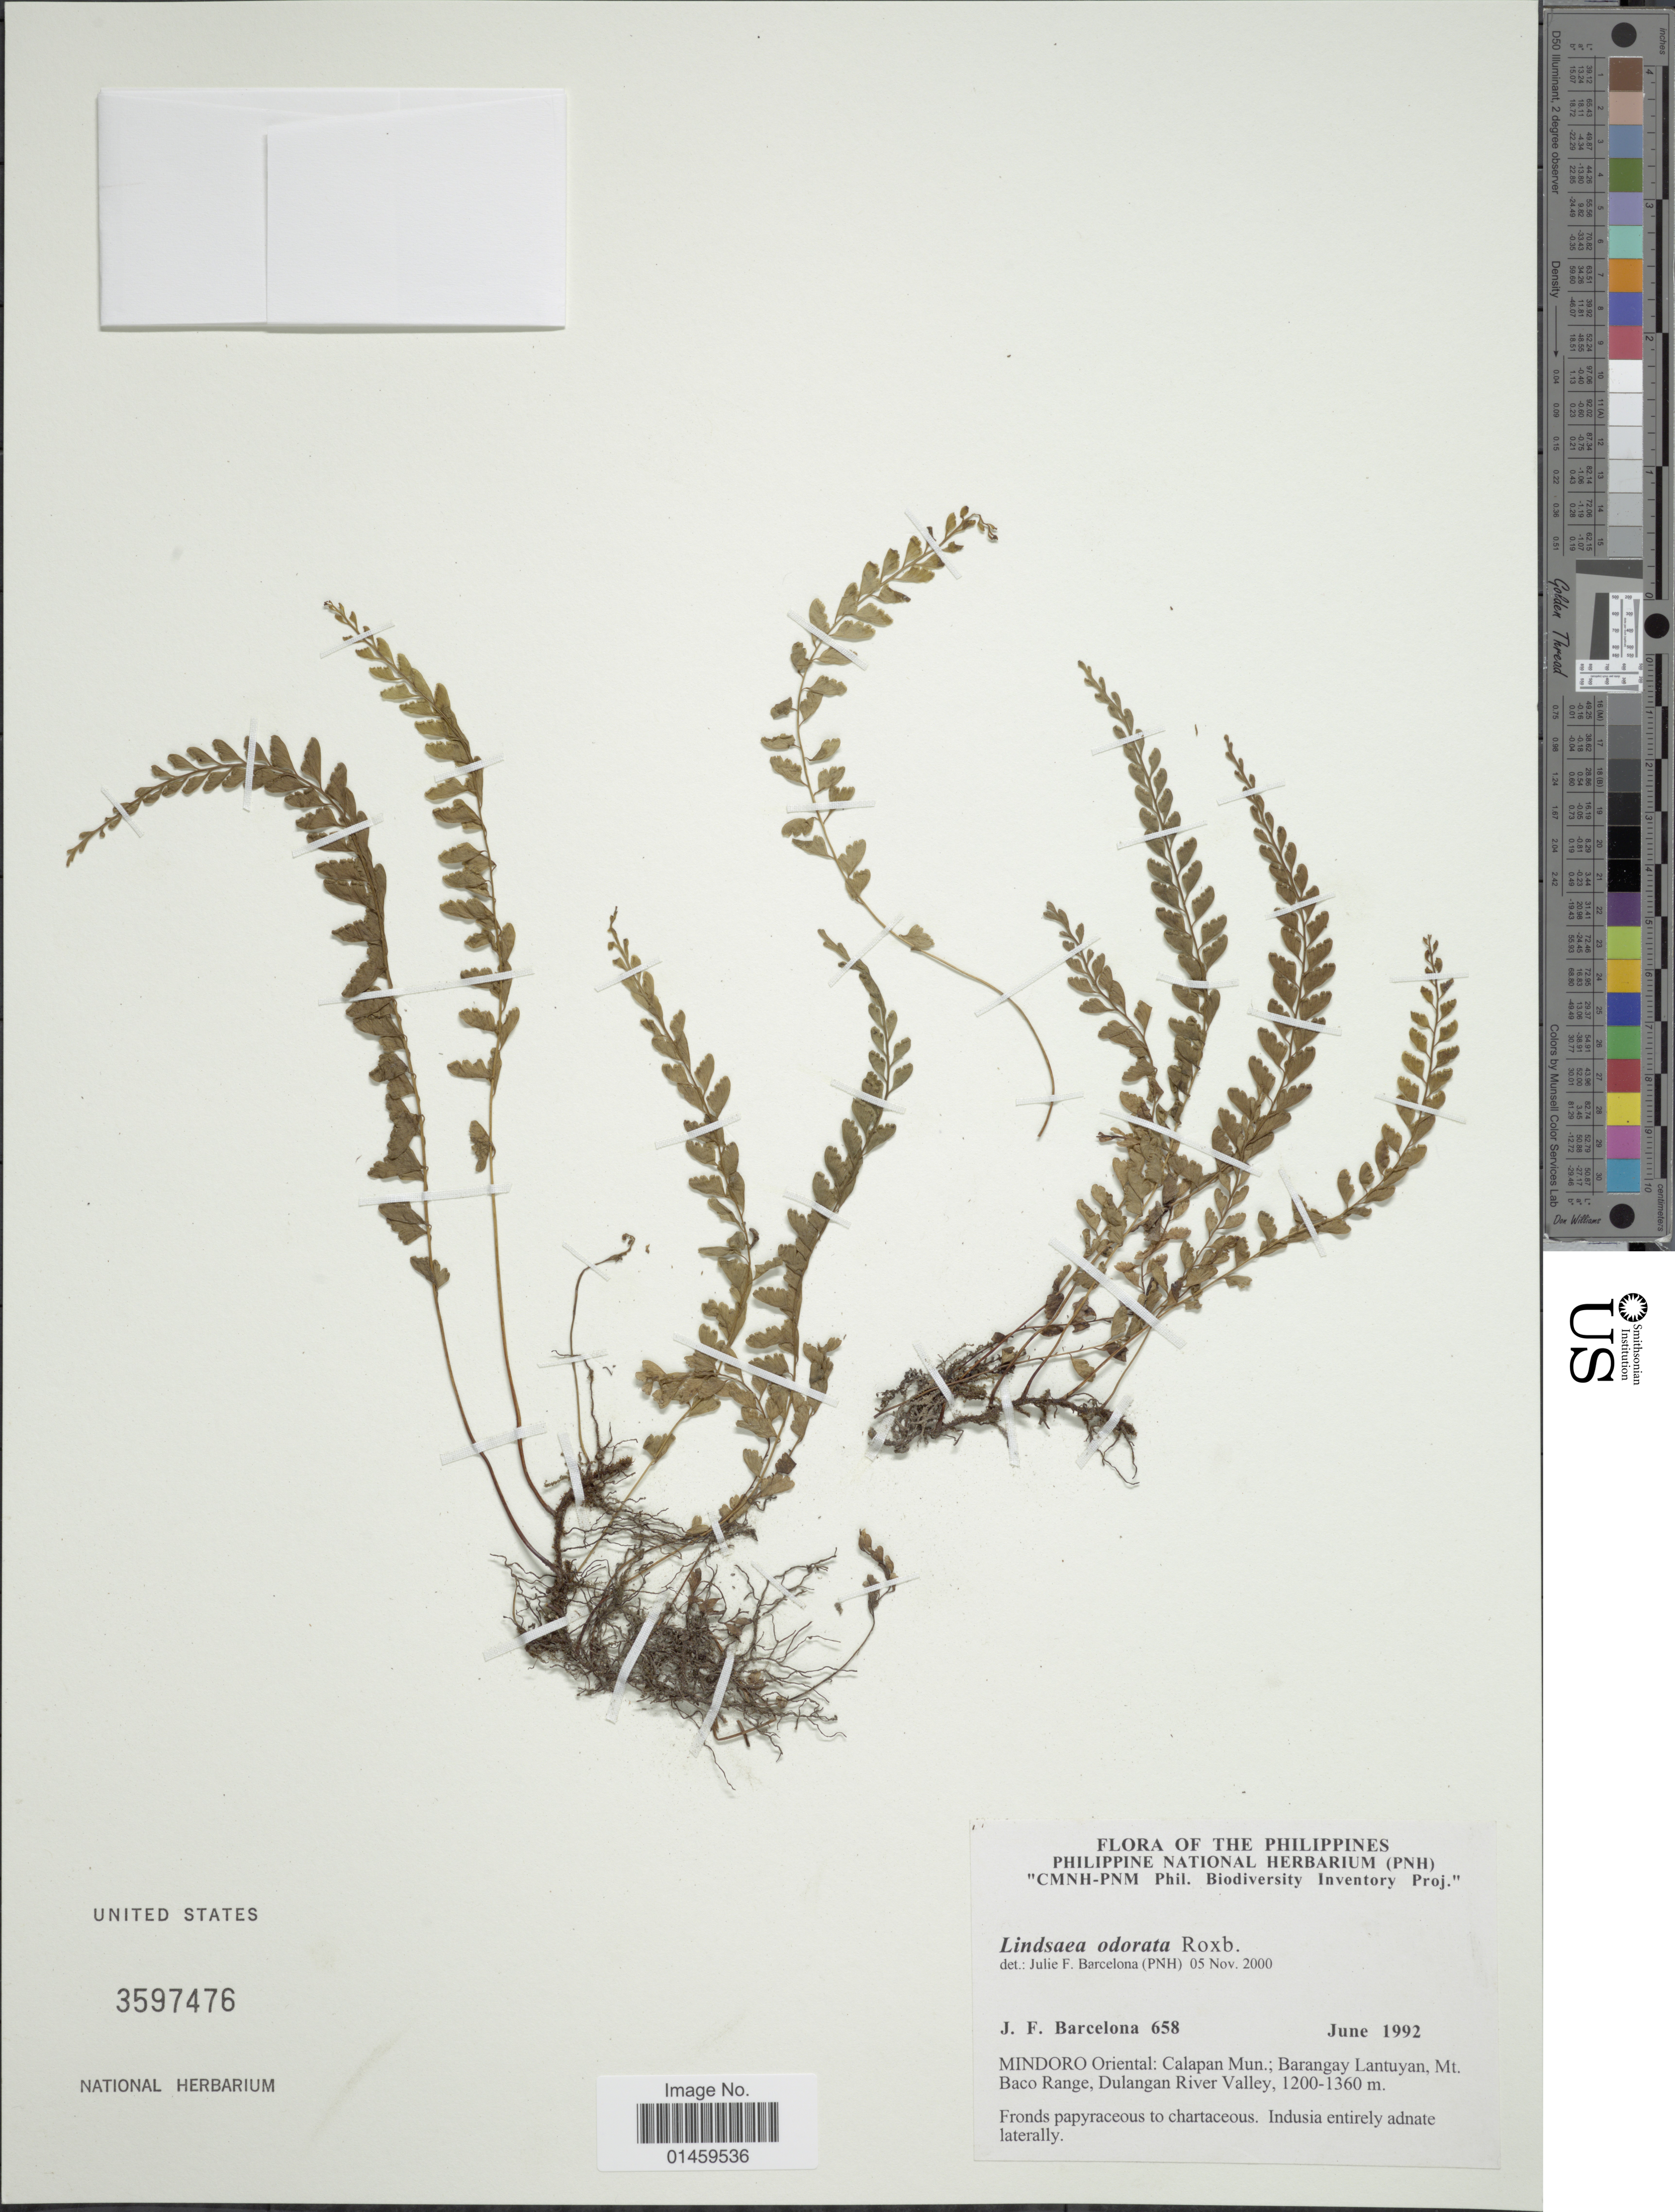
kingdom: Plantae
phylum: Tracheophyta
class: Polypodiopsida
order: Polypodiales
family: Lindsaeaceae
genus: Lindsaea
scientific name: Lindsaea odorata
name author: Roxb.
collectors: J. F. Barcelona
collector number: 658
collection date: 1992-06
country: Philippines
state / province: Mimaropa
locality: Mindoro Oriemtal: Calapan Mun.; Barangay Lantuyan, Mt. Baco Range, Dulangan River Valley.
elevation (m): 1200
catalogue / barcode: US 3597476